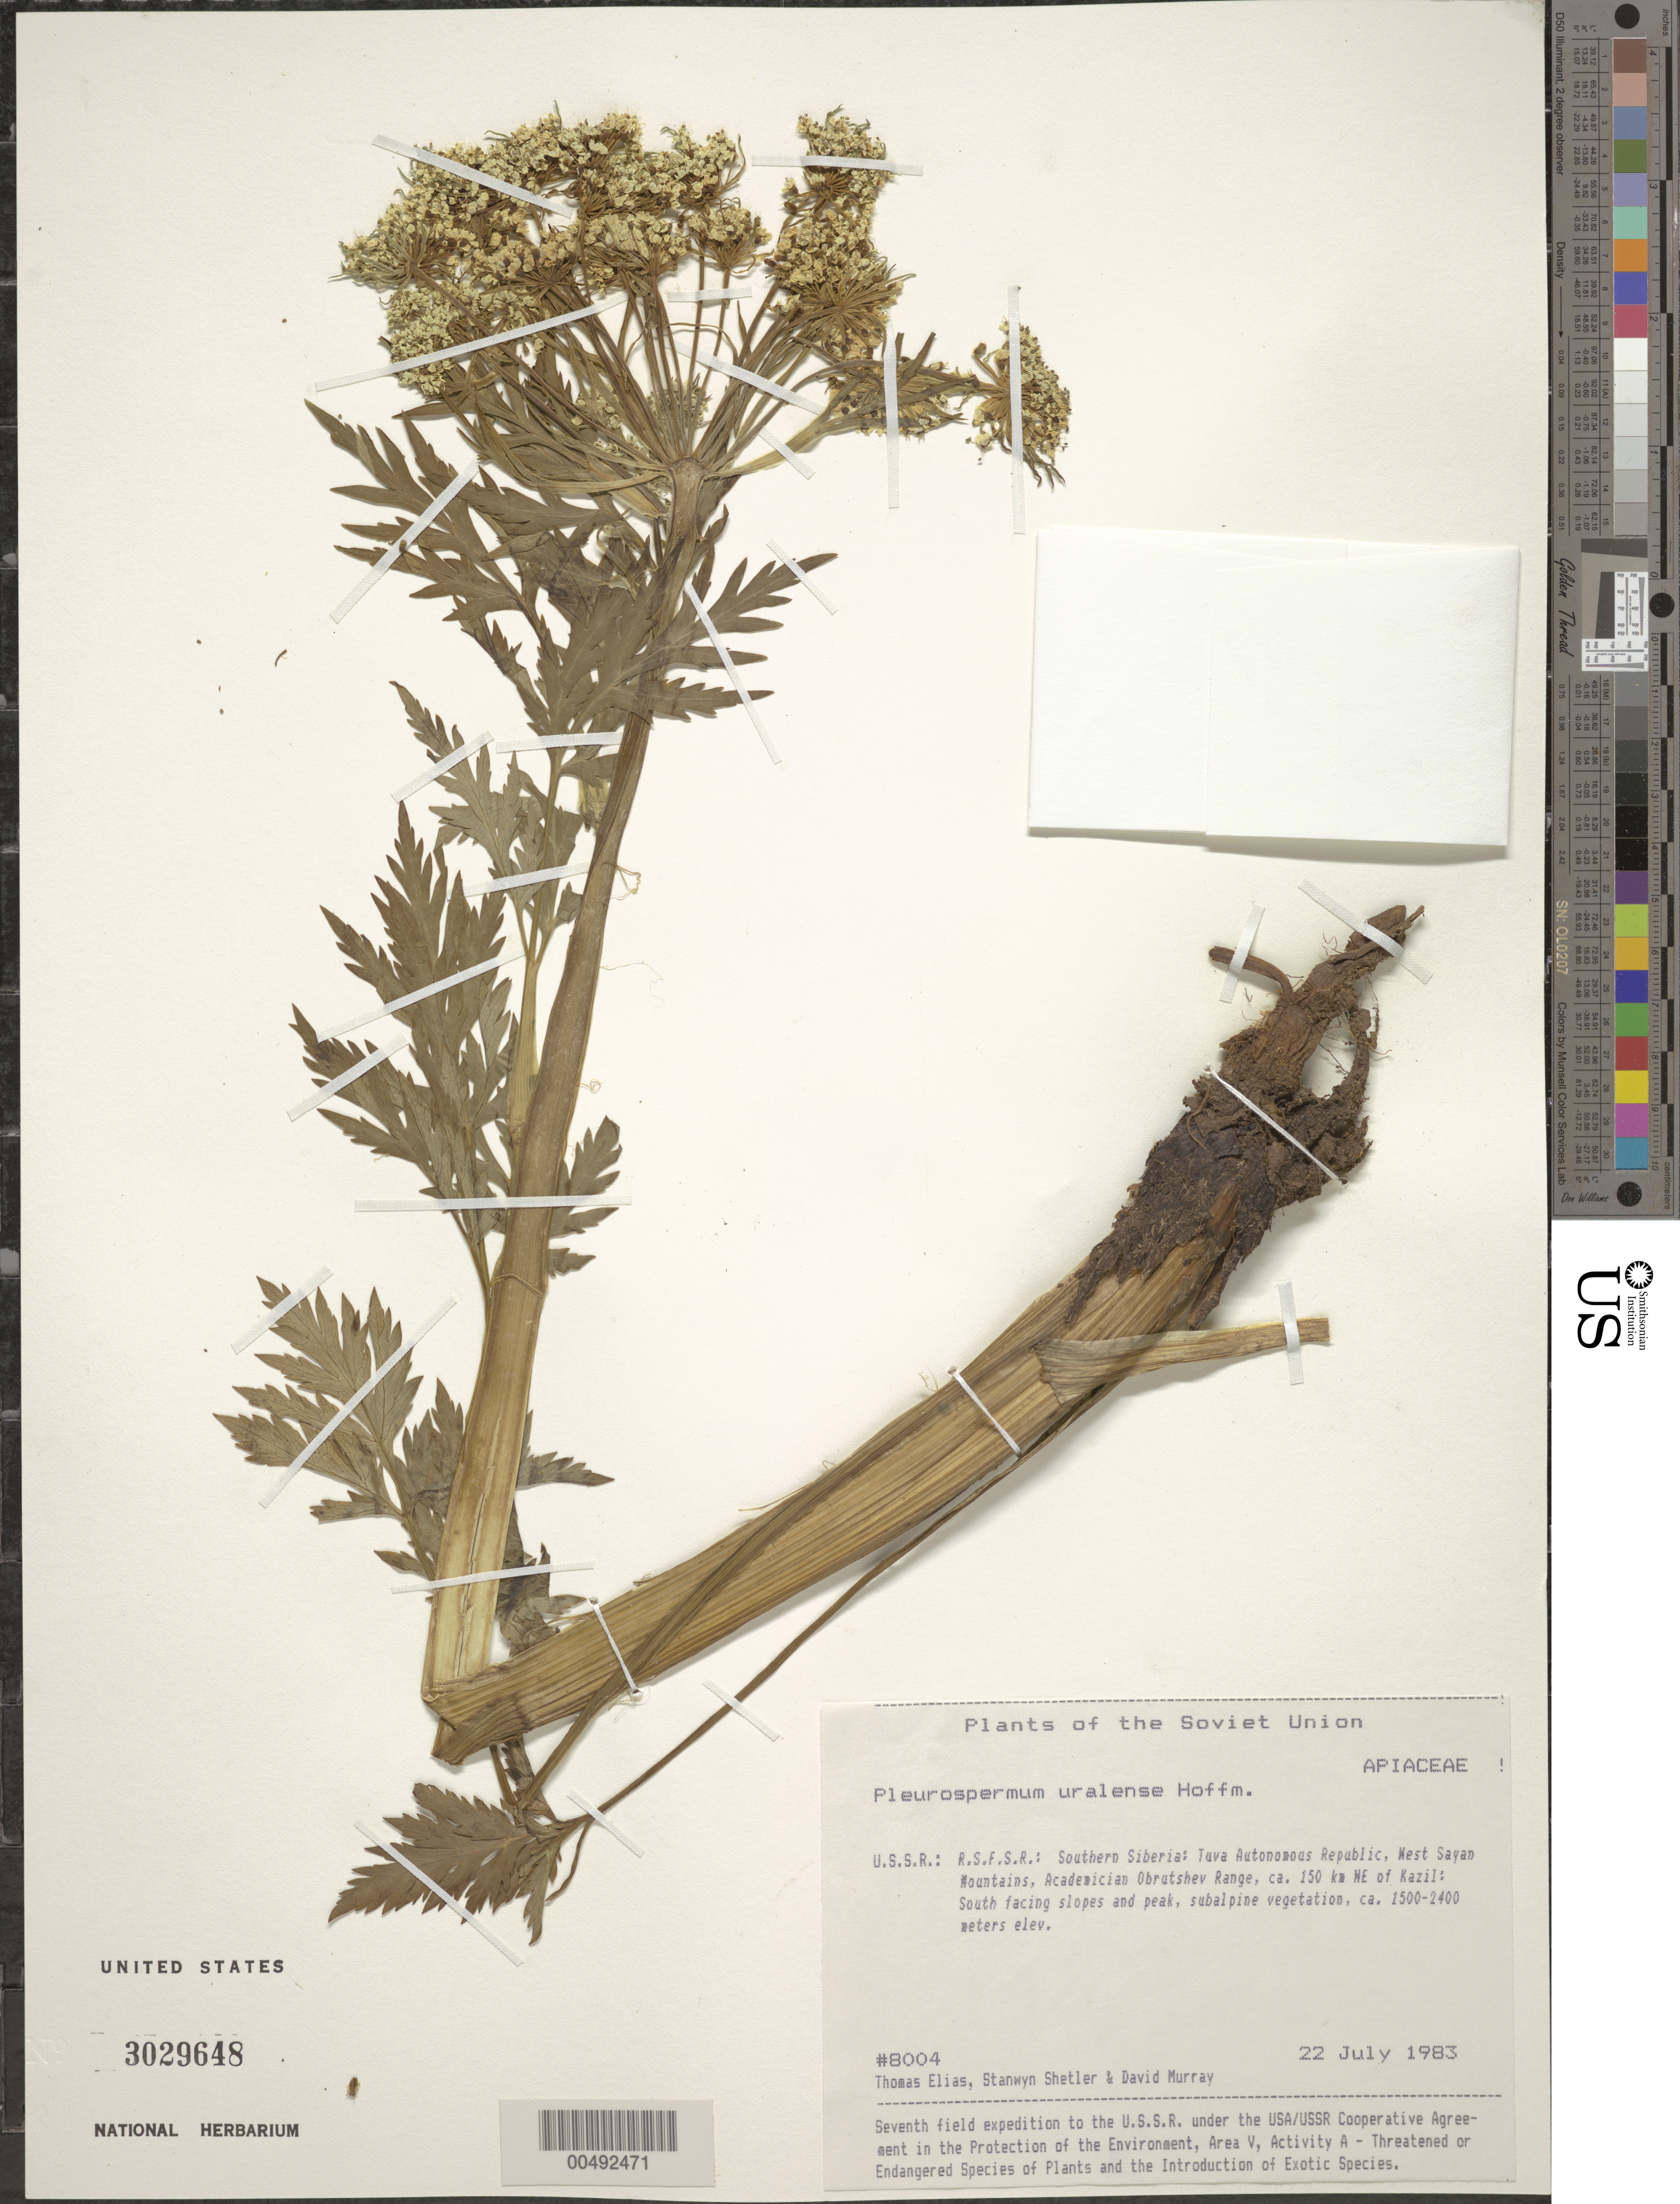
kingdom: Plantae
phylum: Tracheophyta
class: Magnoliopsida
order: Apiales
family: Apiaceae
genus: Pleurospermum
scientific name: Pleurospermum uralense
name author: Hoffm.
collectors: T. Elias, S. Shetler & D. F. Murray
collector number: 8004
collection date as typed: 22 Jul 1983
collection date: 1983-07-22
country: Russian Federation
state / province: Tuva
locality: West Sayan Mountains, Academician Obrutshev Range, ca. 150 km NE of Kazil [Kyzyl]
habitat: south facing slopes and peak, subalpine vegetation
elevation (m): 1500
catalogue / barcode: US 3029648